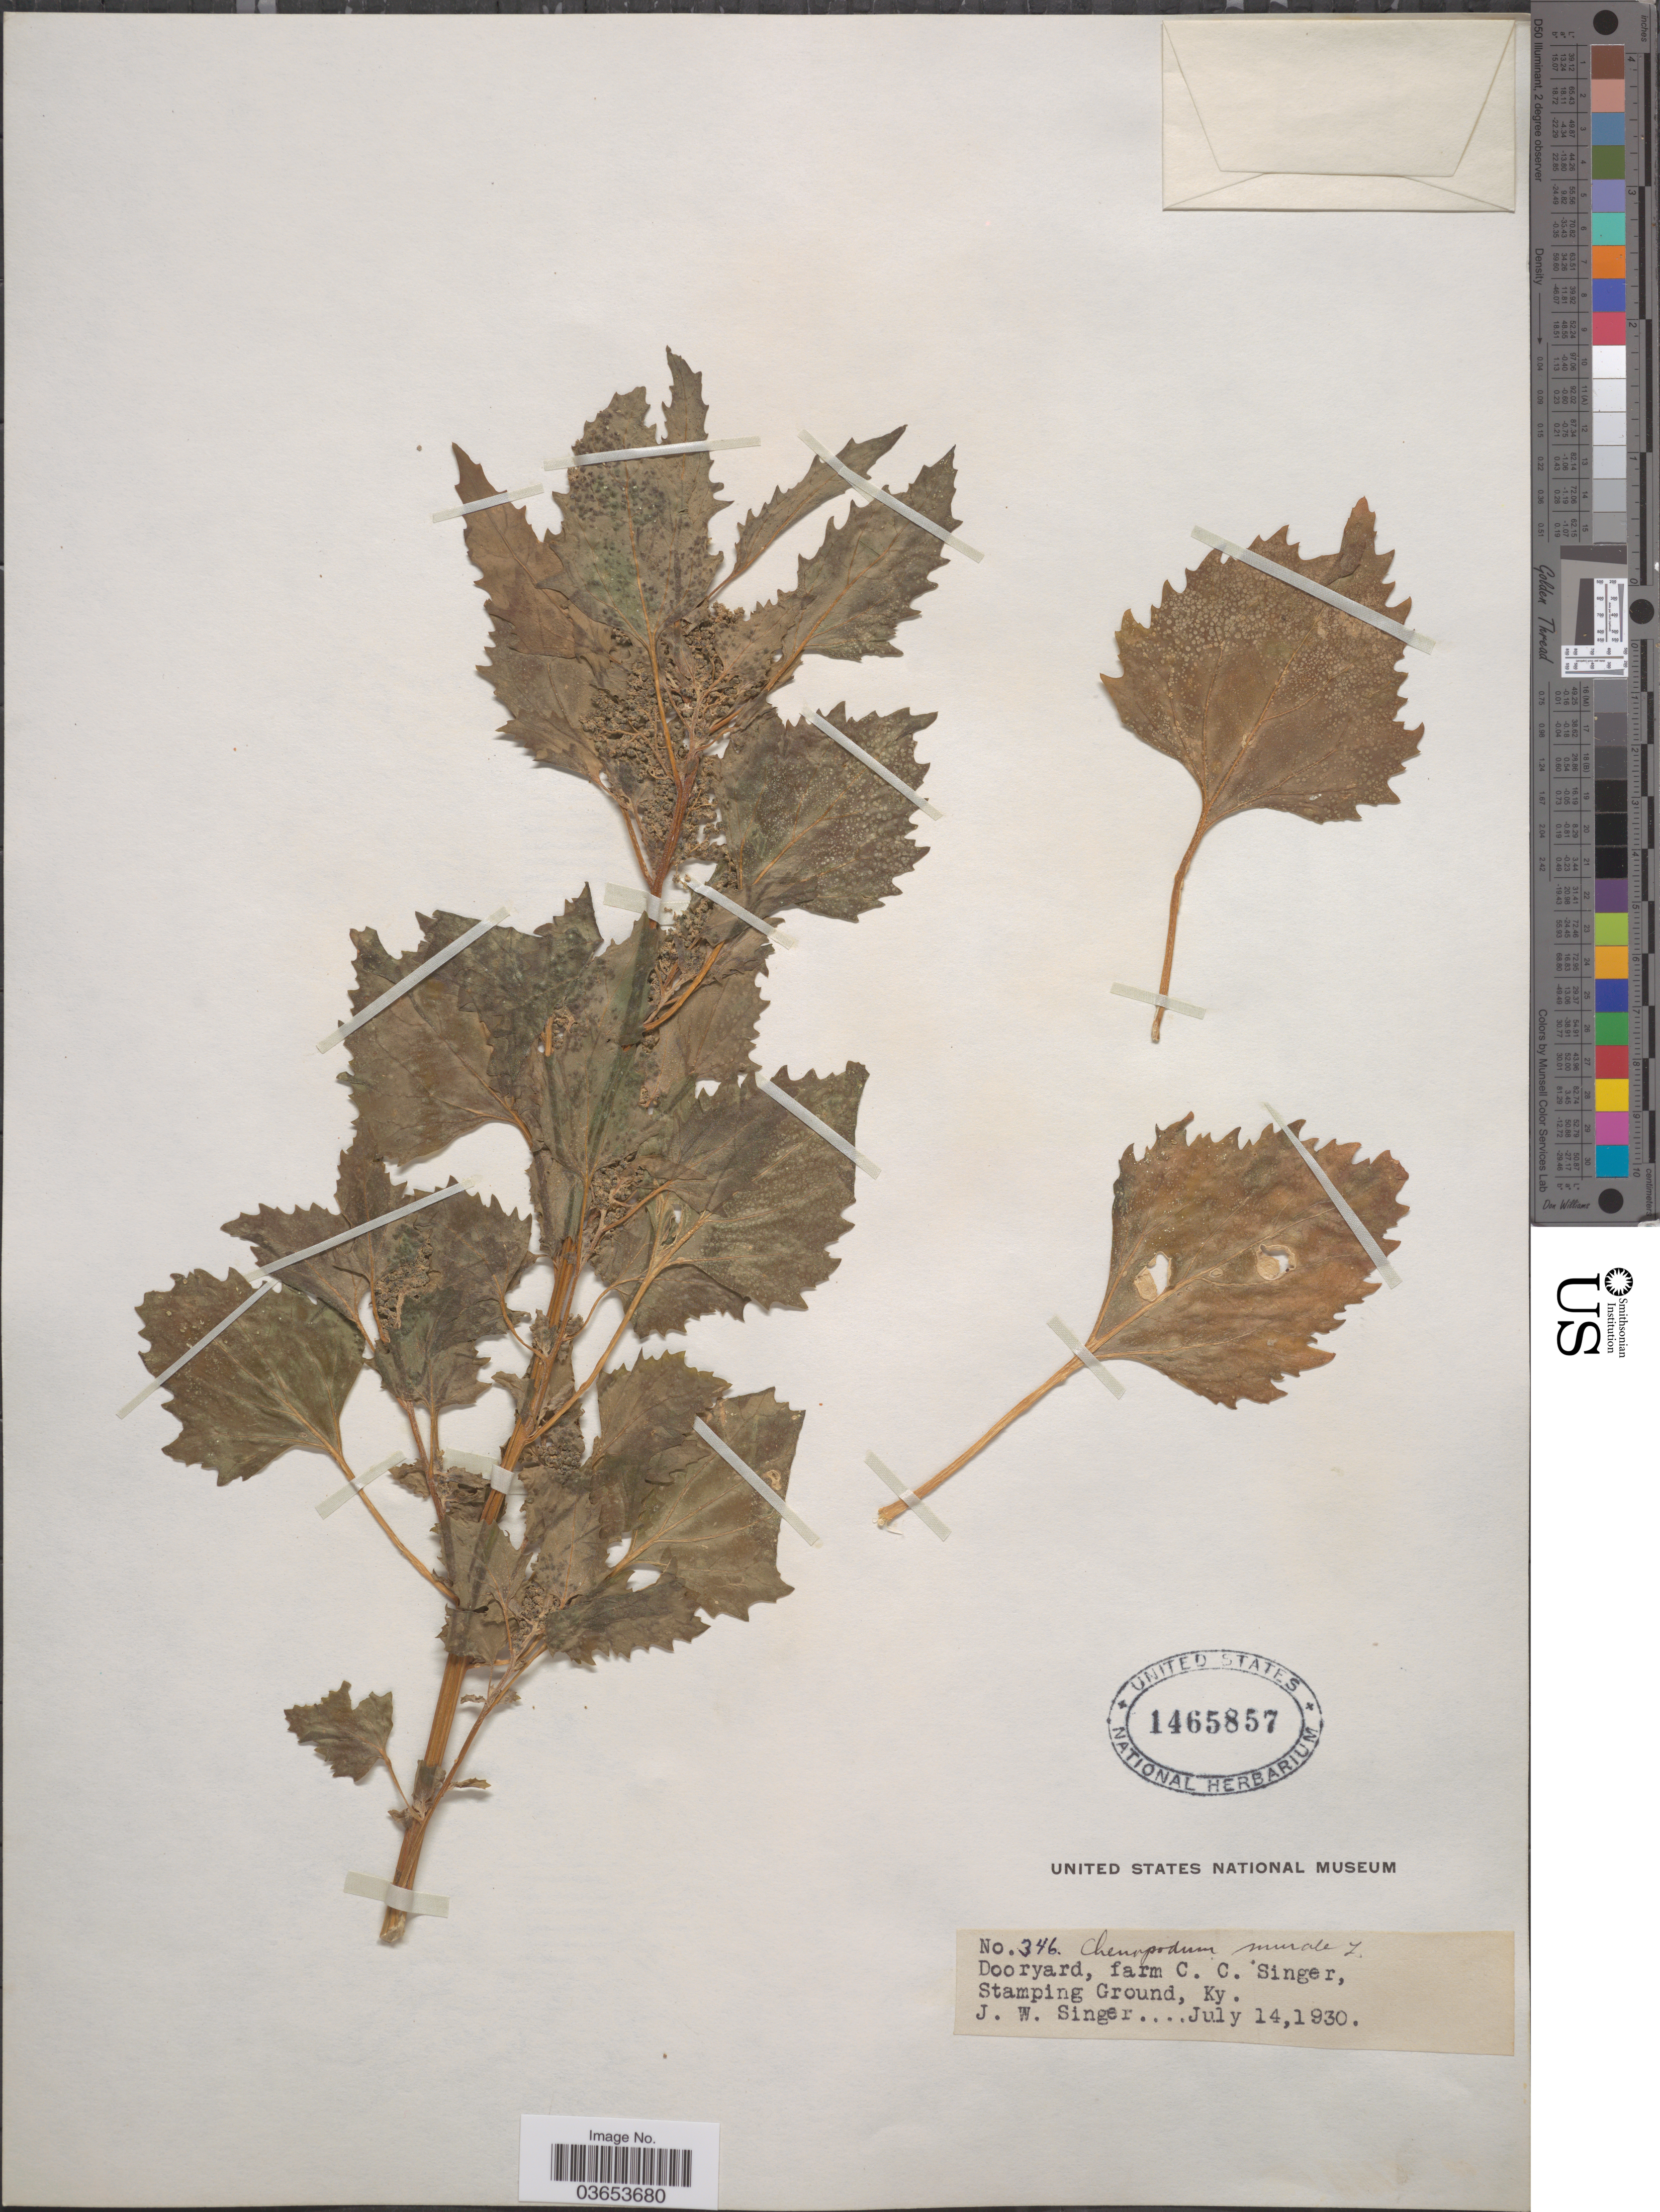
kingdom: Plantae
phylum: Tracheophyta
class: Magnoliopsida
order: Caryophyllales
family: Amaranthaceae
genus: Chenopodium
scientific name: Chenopodium murale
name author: L.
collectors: J. EW. Singer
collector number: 346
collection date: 1930-07-14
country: United States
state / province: Kentucky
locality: Dooryard, farm C. C. Singer, Stamping Ground.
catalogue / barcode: US 1465857